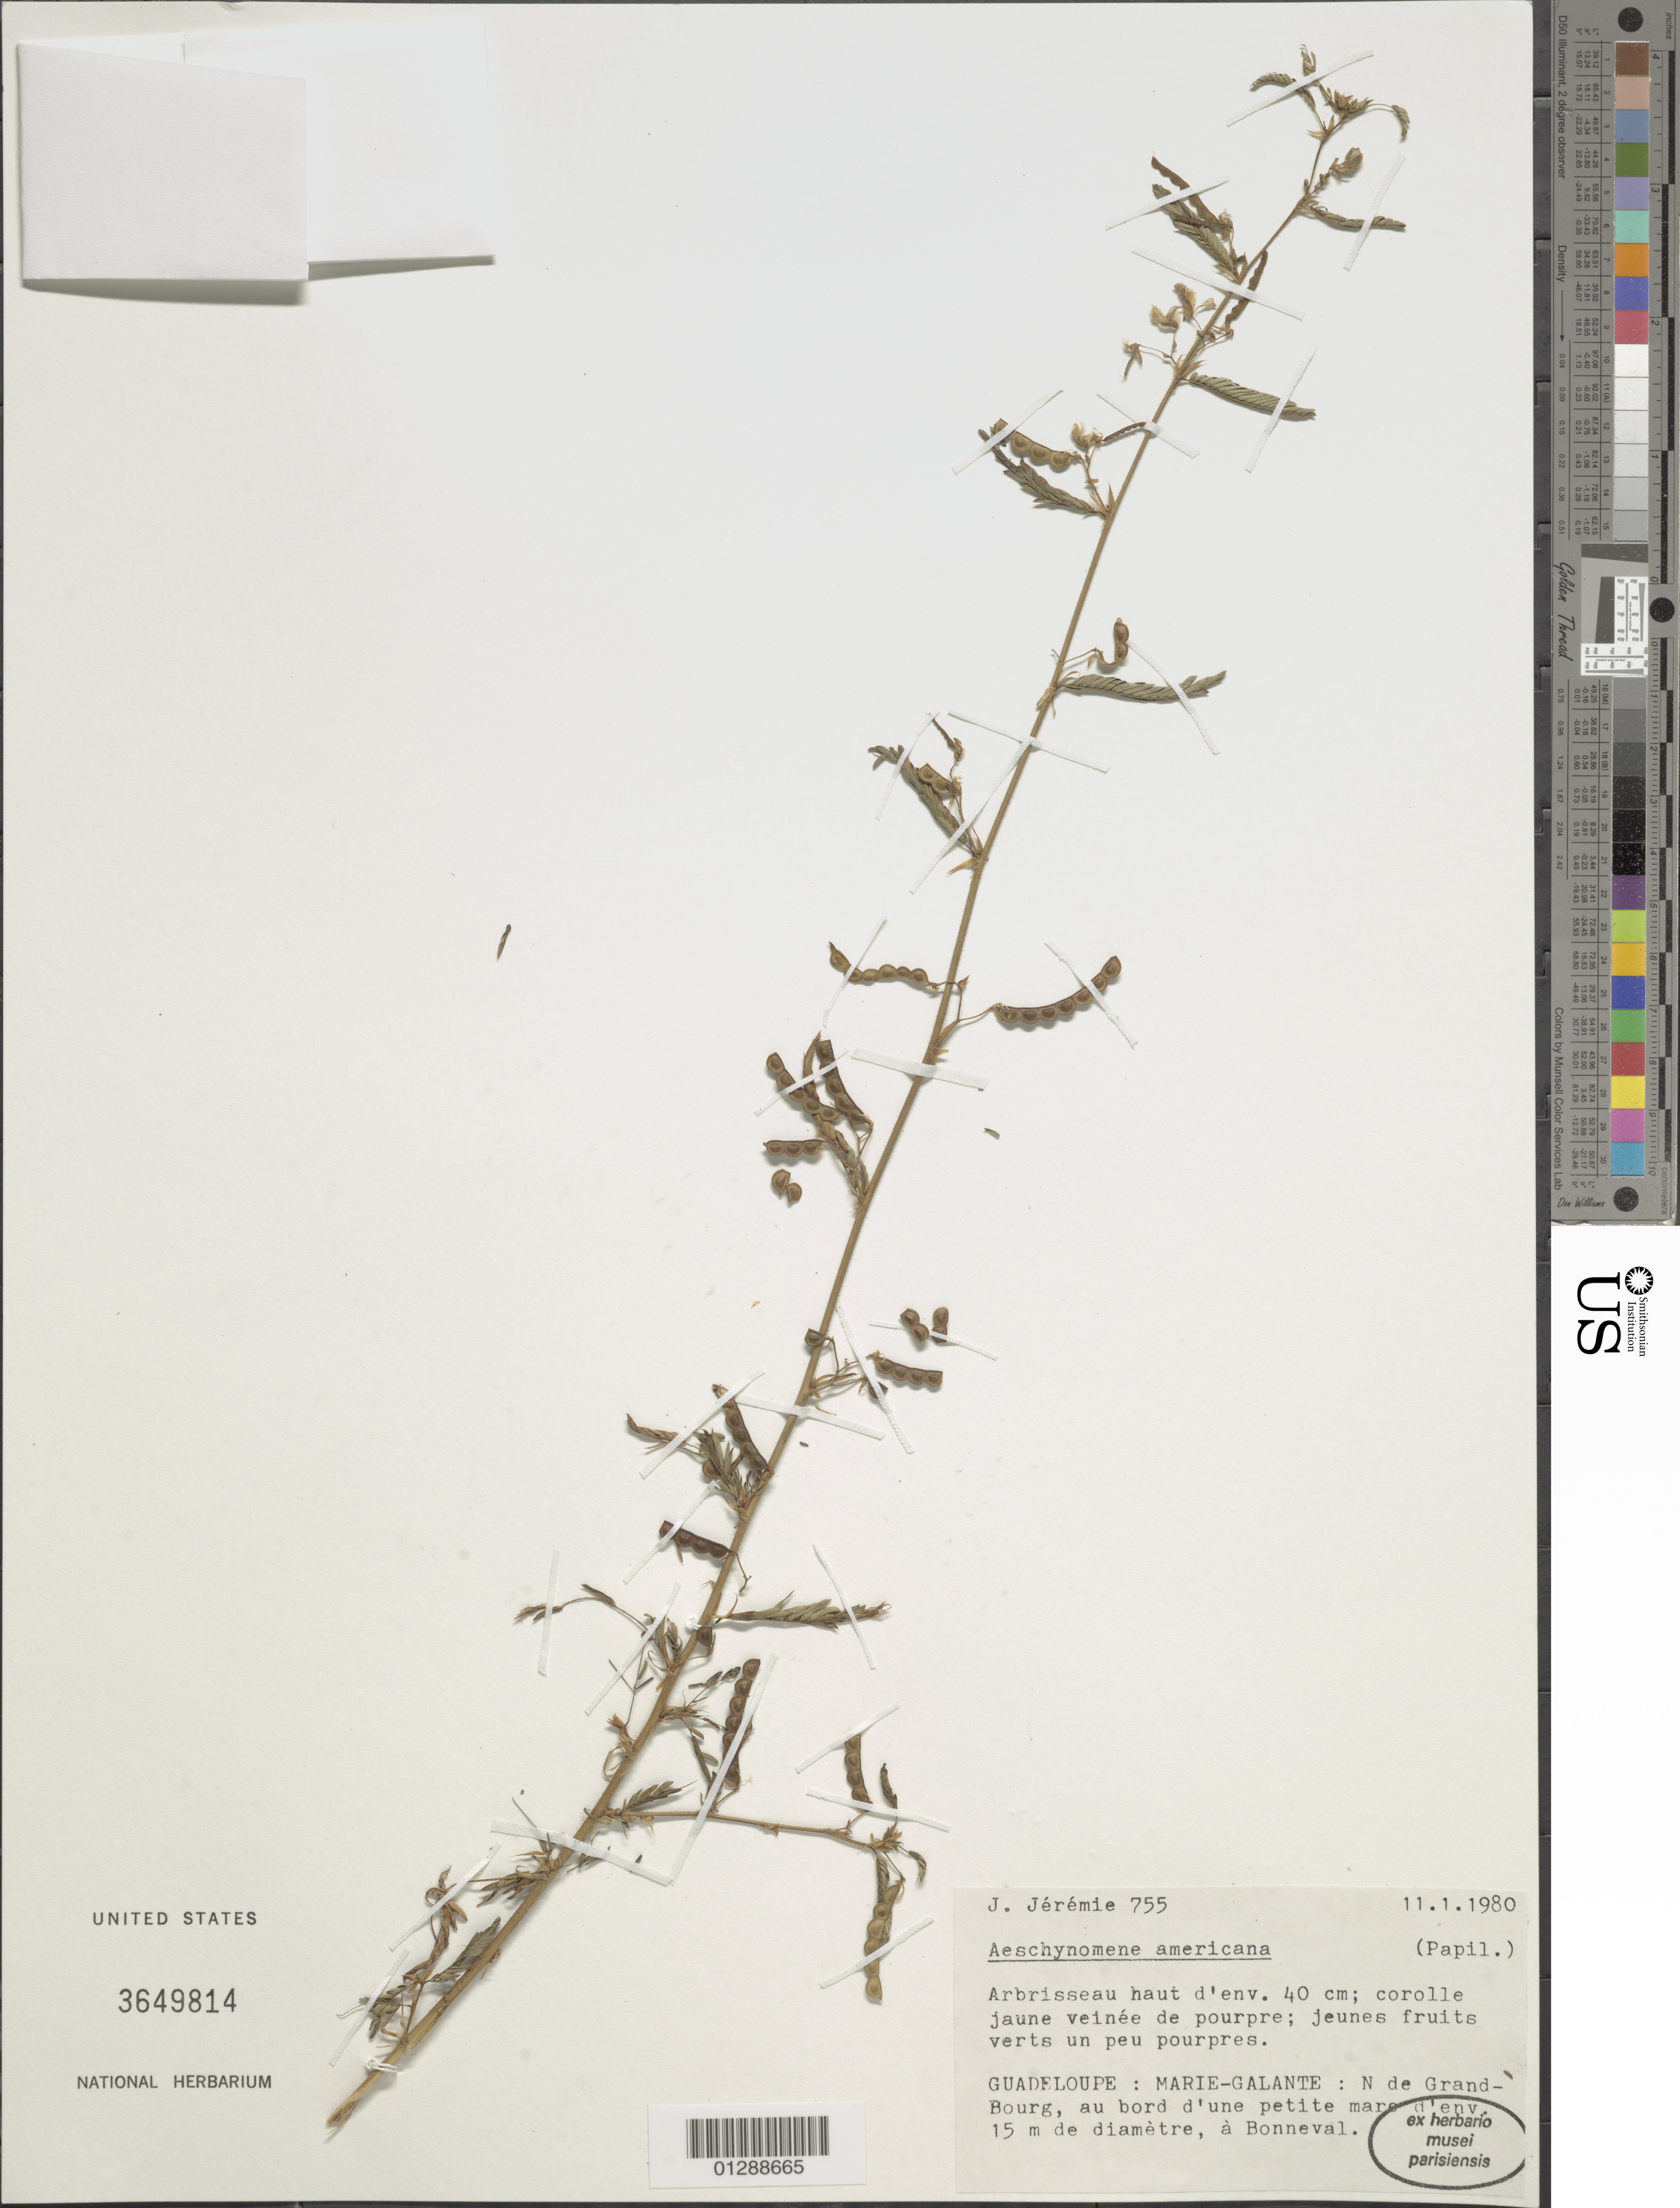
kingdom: Plantae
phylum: Tracheophyta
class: Magnoliopsida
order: Fabales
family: Fabaceae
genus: Aeschynomene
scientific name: Aeschynomene americana var. americana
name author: L.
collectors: J. Jérémie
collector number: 755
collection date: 1980-01-11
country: Guadeloupe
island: Marie Galante I.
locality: N de Grand-Bourg, à Bonneval.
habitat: Au bord d'une petite mare d'env. 15 m de diamètre.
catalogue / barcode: US 3649814